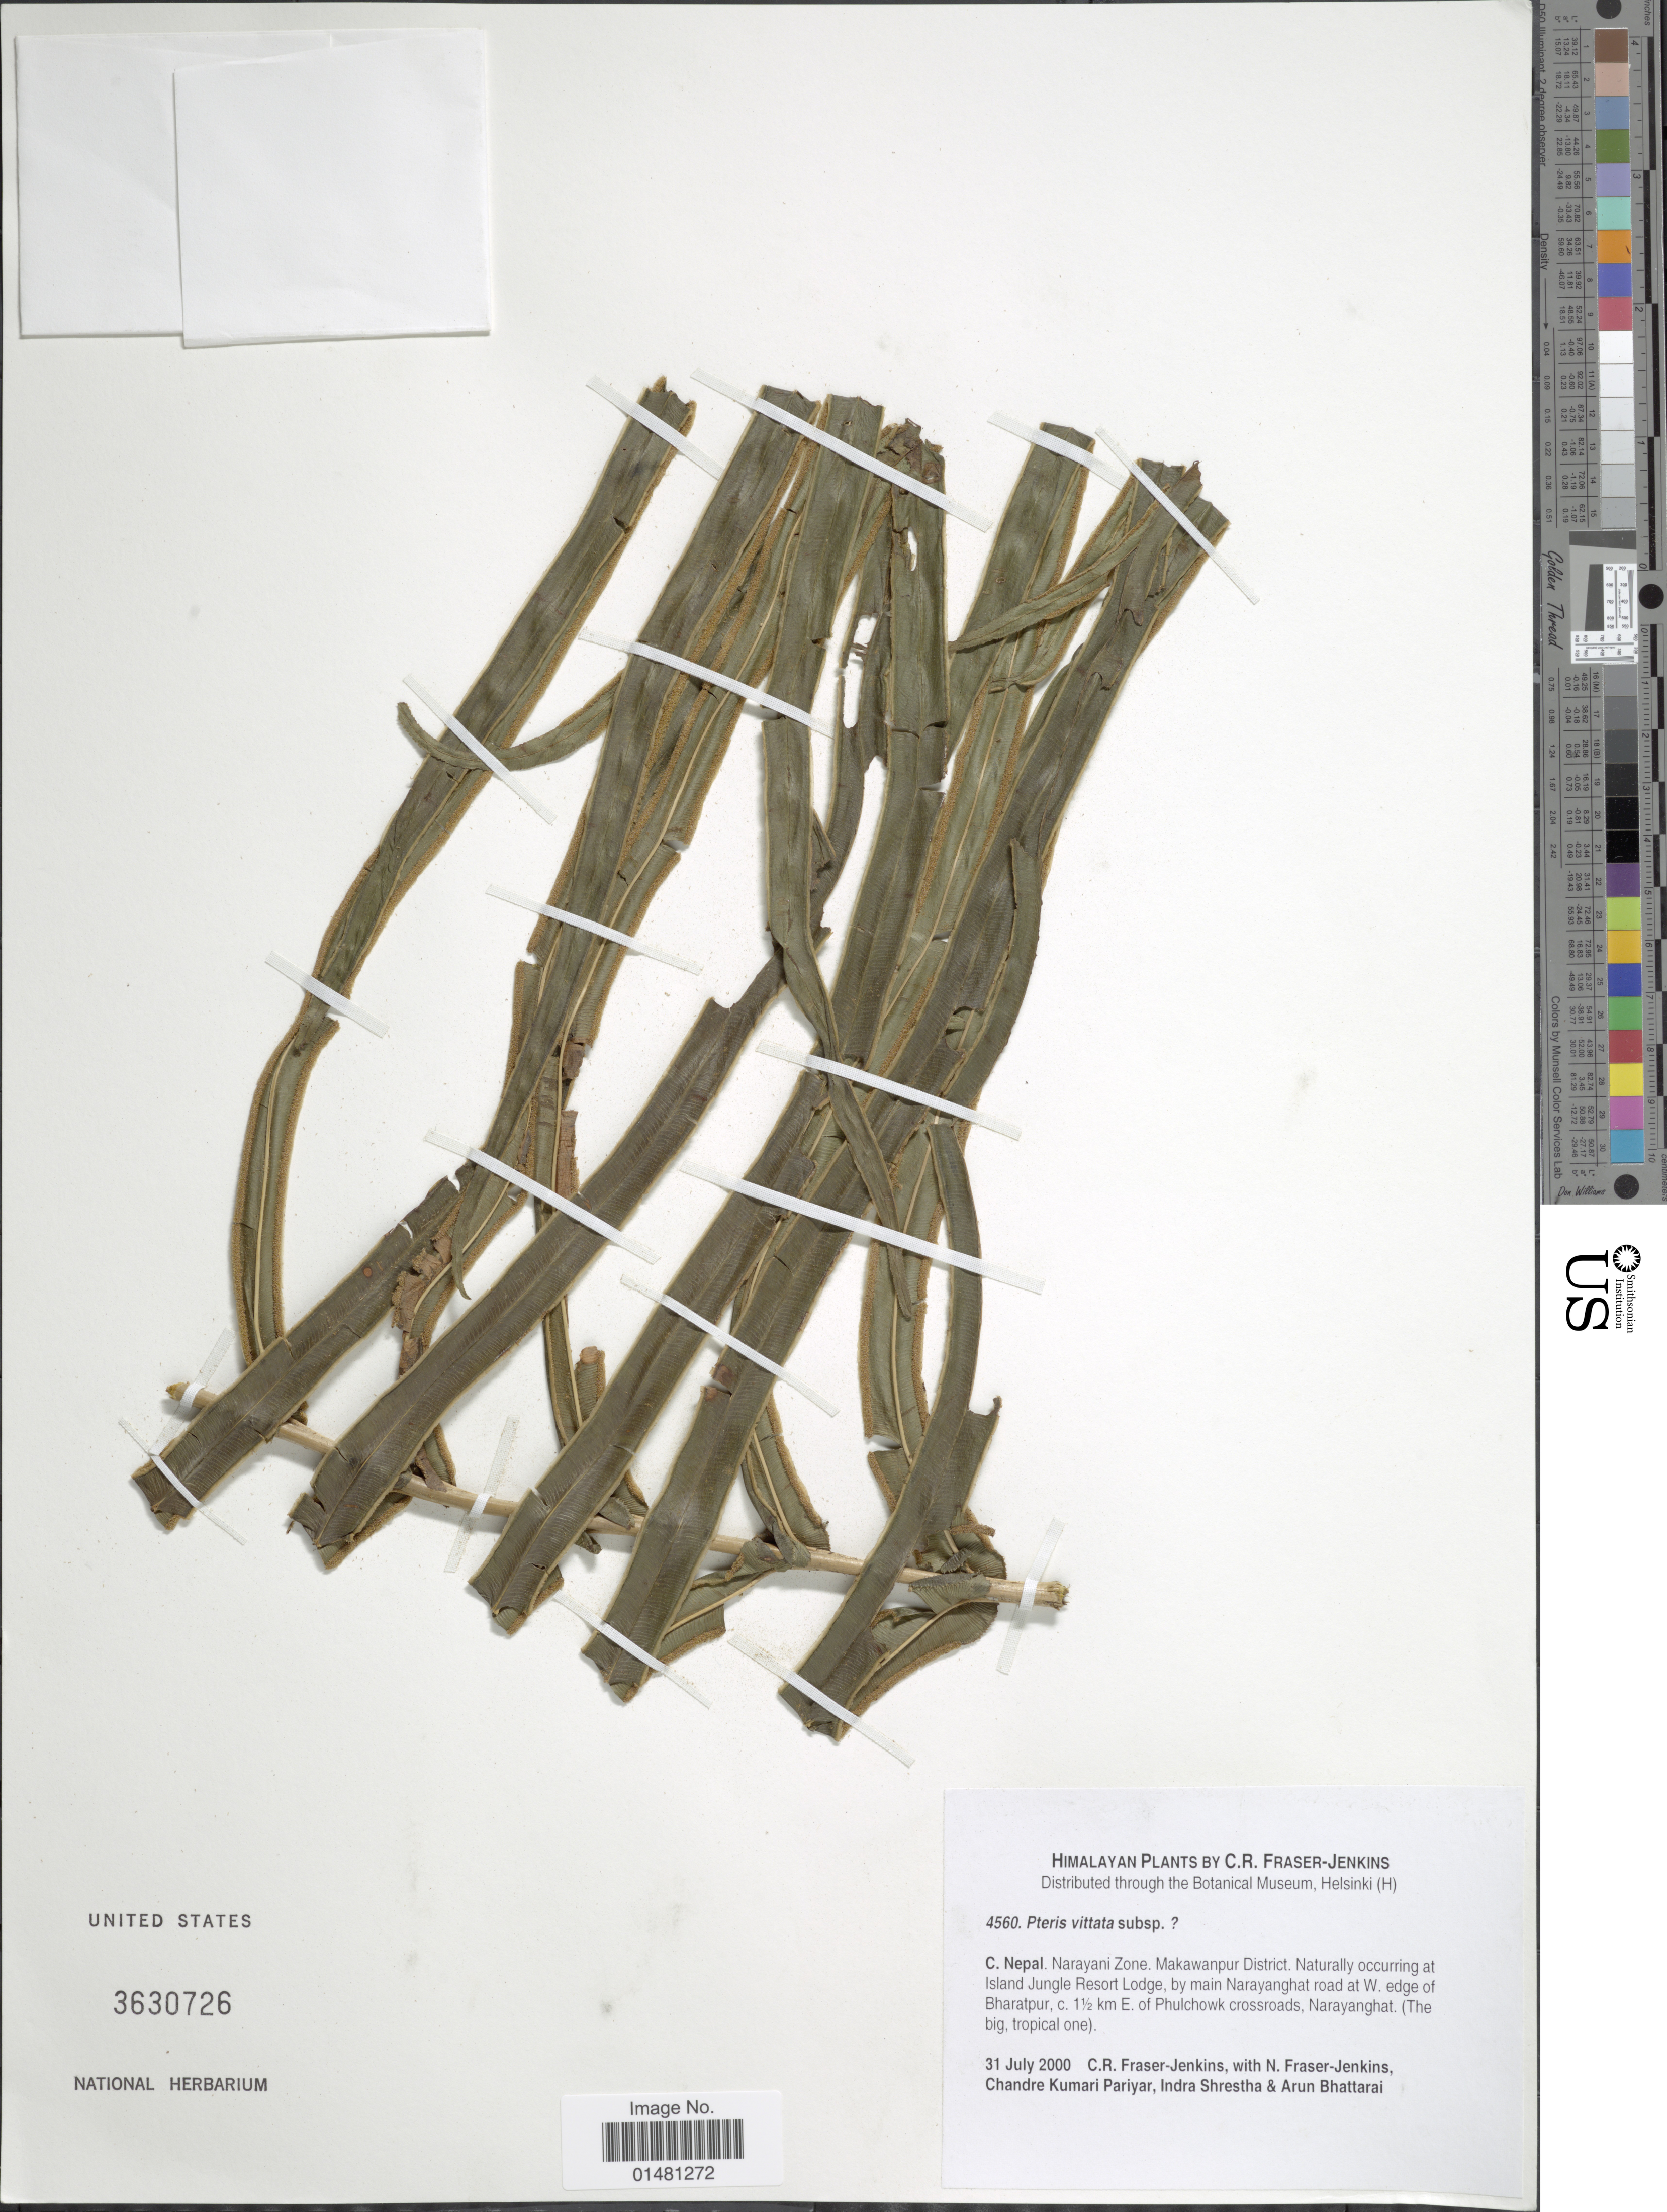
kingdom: Plantae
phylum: Tracheophyta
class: Polypodiopsida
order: Polypodiales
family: Pteridaceae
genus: Pteris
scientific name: Pteris vittata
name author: L.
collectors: C. R. Fraser-Jenkins, N. Fraser-Jenkins, D. Lama, I. Shresta & A. Bhattarai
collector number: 4560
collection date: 2000-07-31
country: Nepal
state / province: Narayani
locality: C. Nepal. Narayani Zone. Makawanpur District. Naturally occuring at Island Jungle Resort Lodge; by main Narayanghat road at W, edge of Bharatpur, c.½ km E. E. of Phulchowk crossroads, Narayanghat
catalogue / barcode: US 3630726